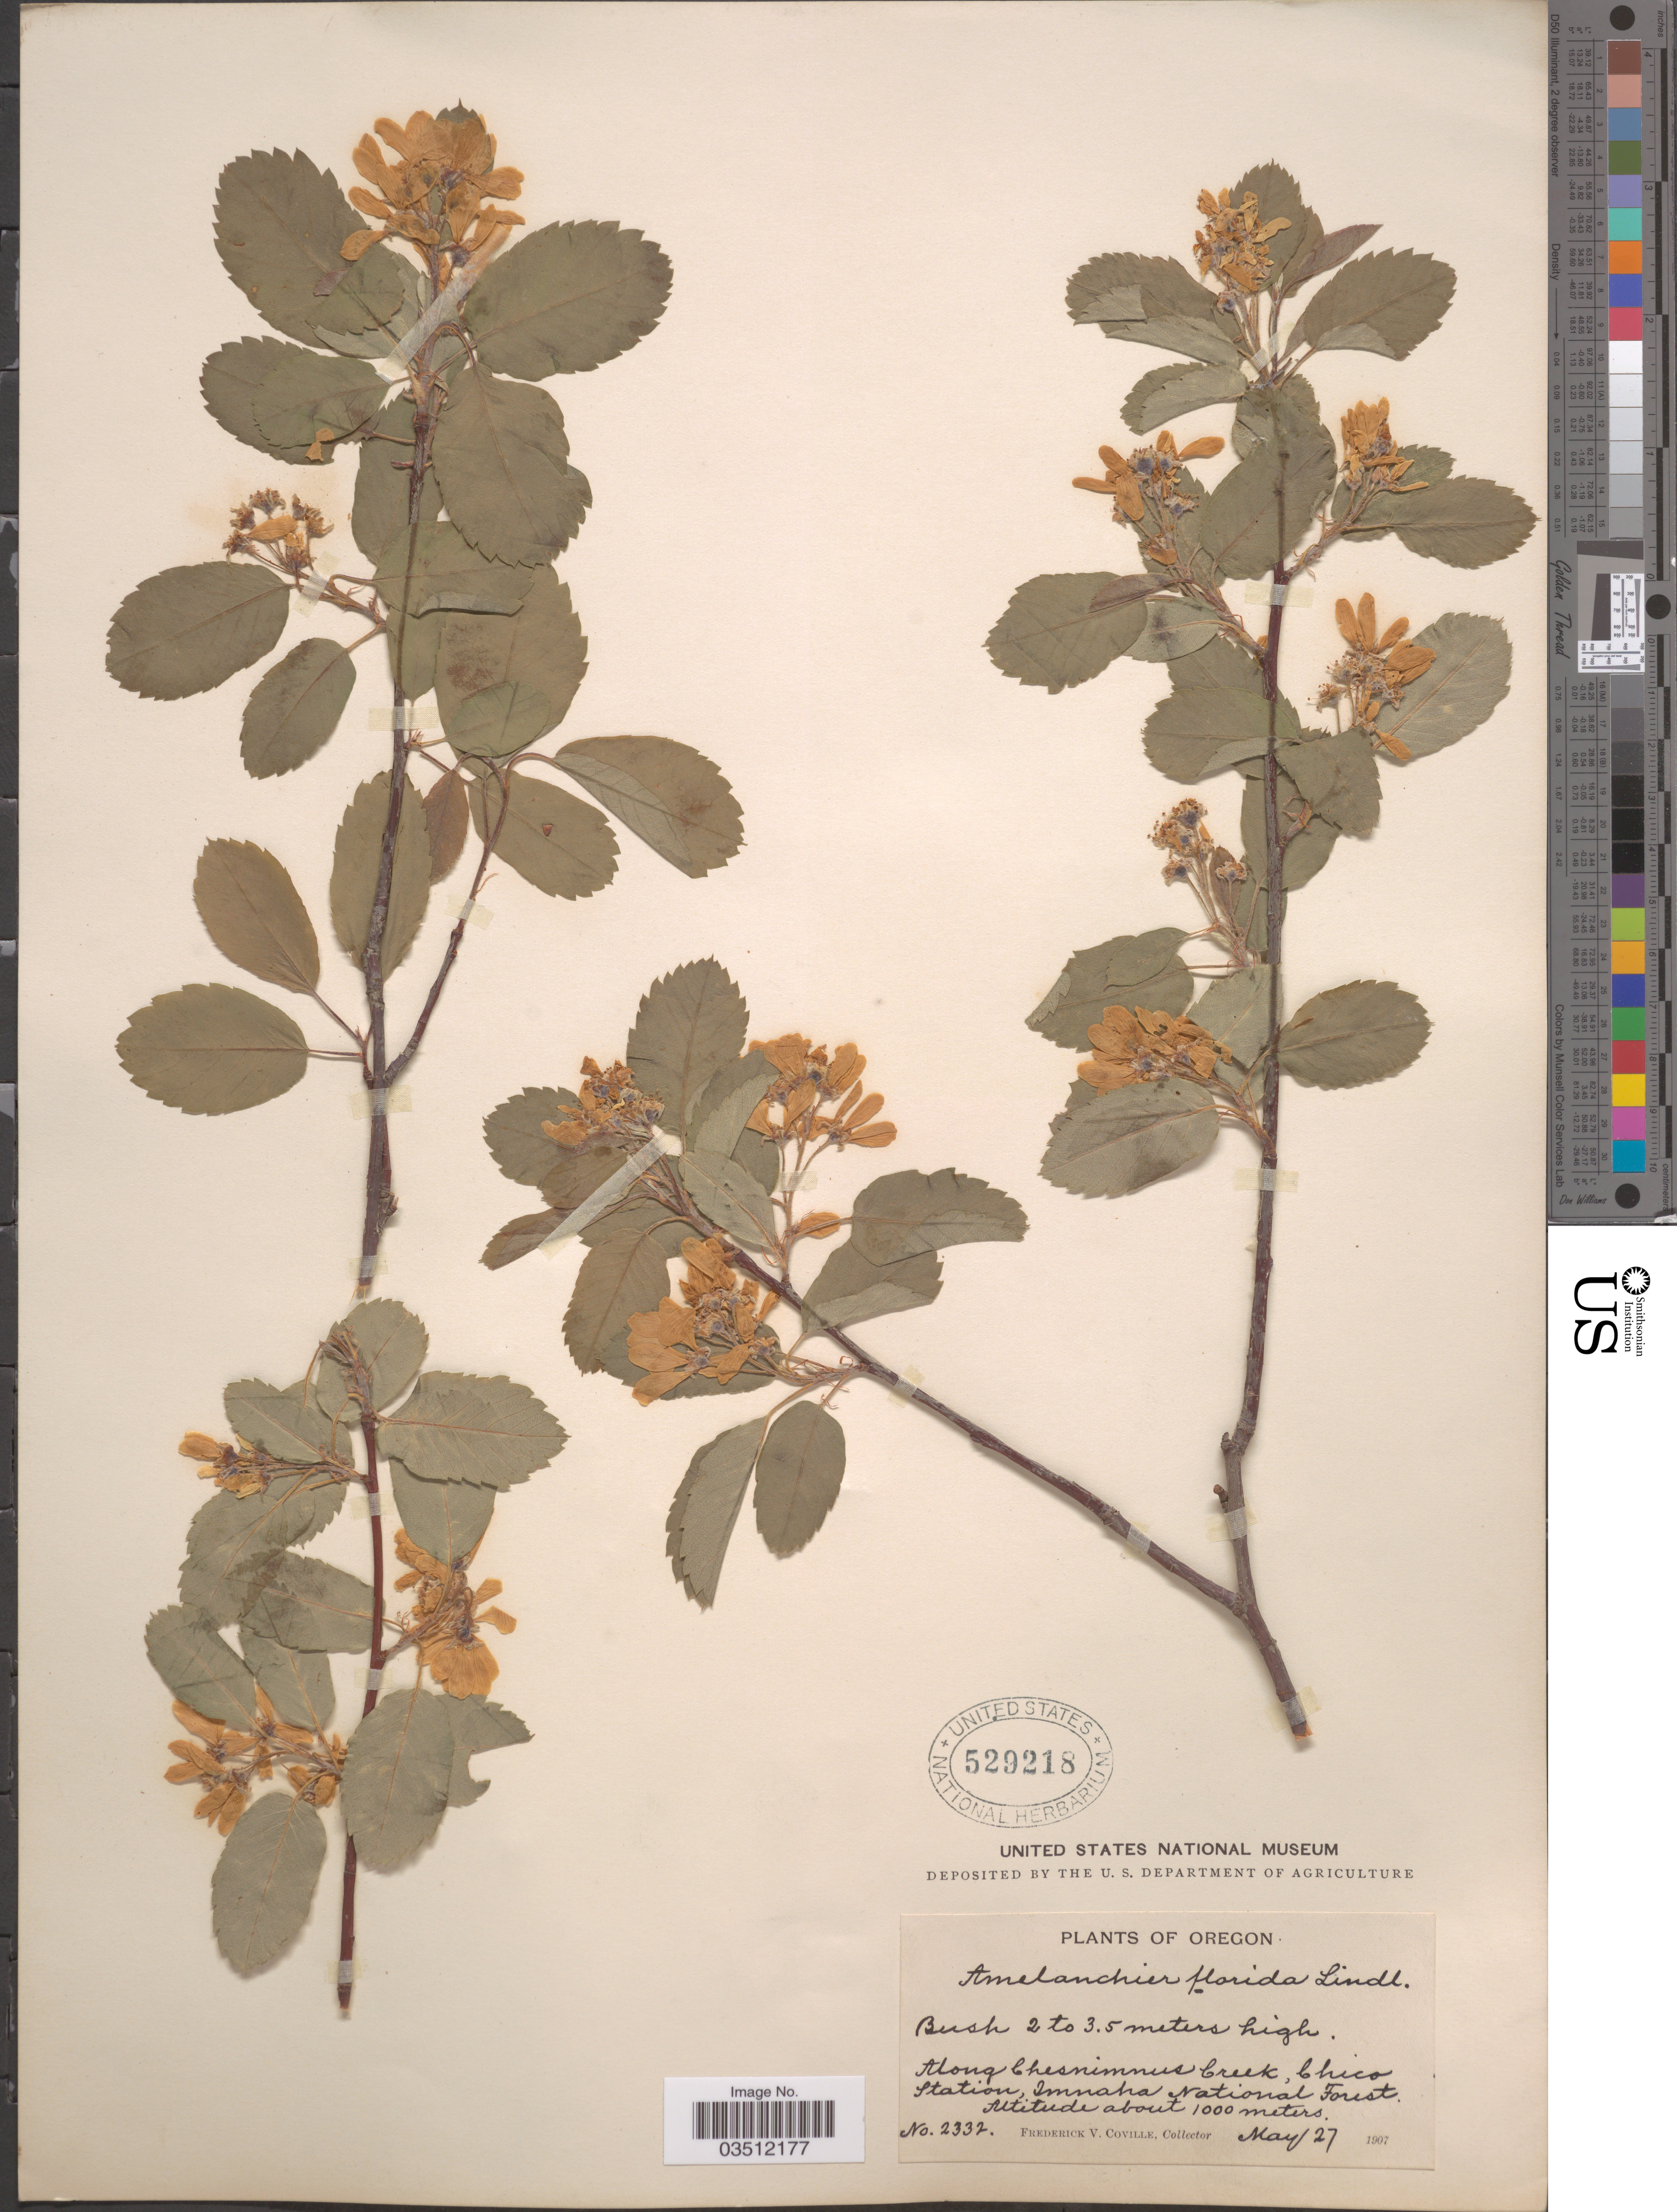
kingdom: Plantae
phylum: Tracheophyta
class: Magnoliopsida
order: Rosales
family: Rosaceae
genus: Amelanchier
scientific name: Amelanchier florida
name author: Lindl.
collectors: F. V. Coville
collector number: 2332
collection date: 1907-05-27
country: United States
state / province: Oregon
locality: Along Chesnimnus Creek, Chico Station, Imnaha National Forest.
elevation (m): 1000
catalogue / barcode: US 529218